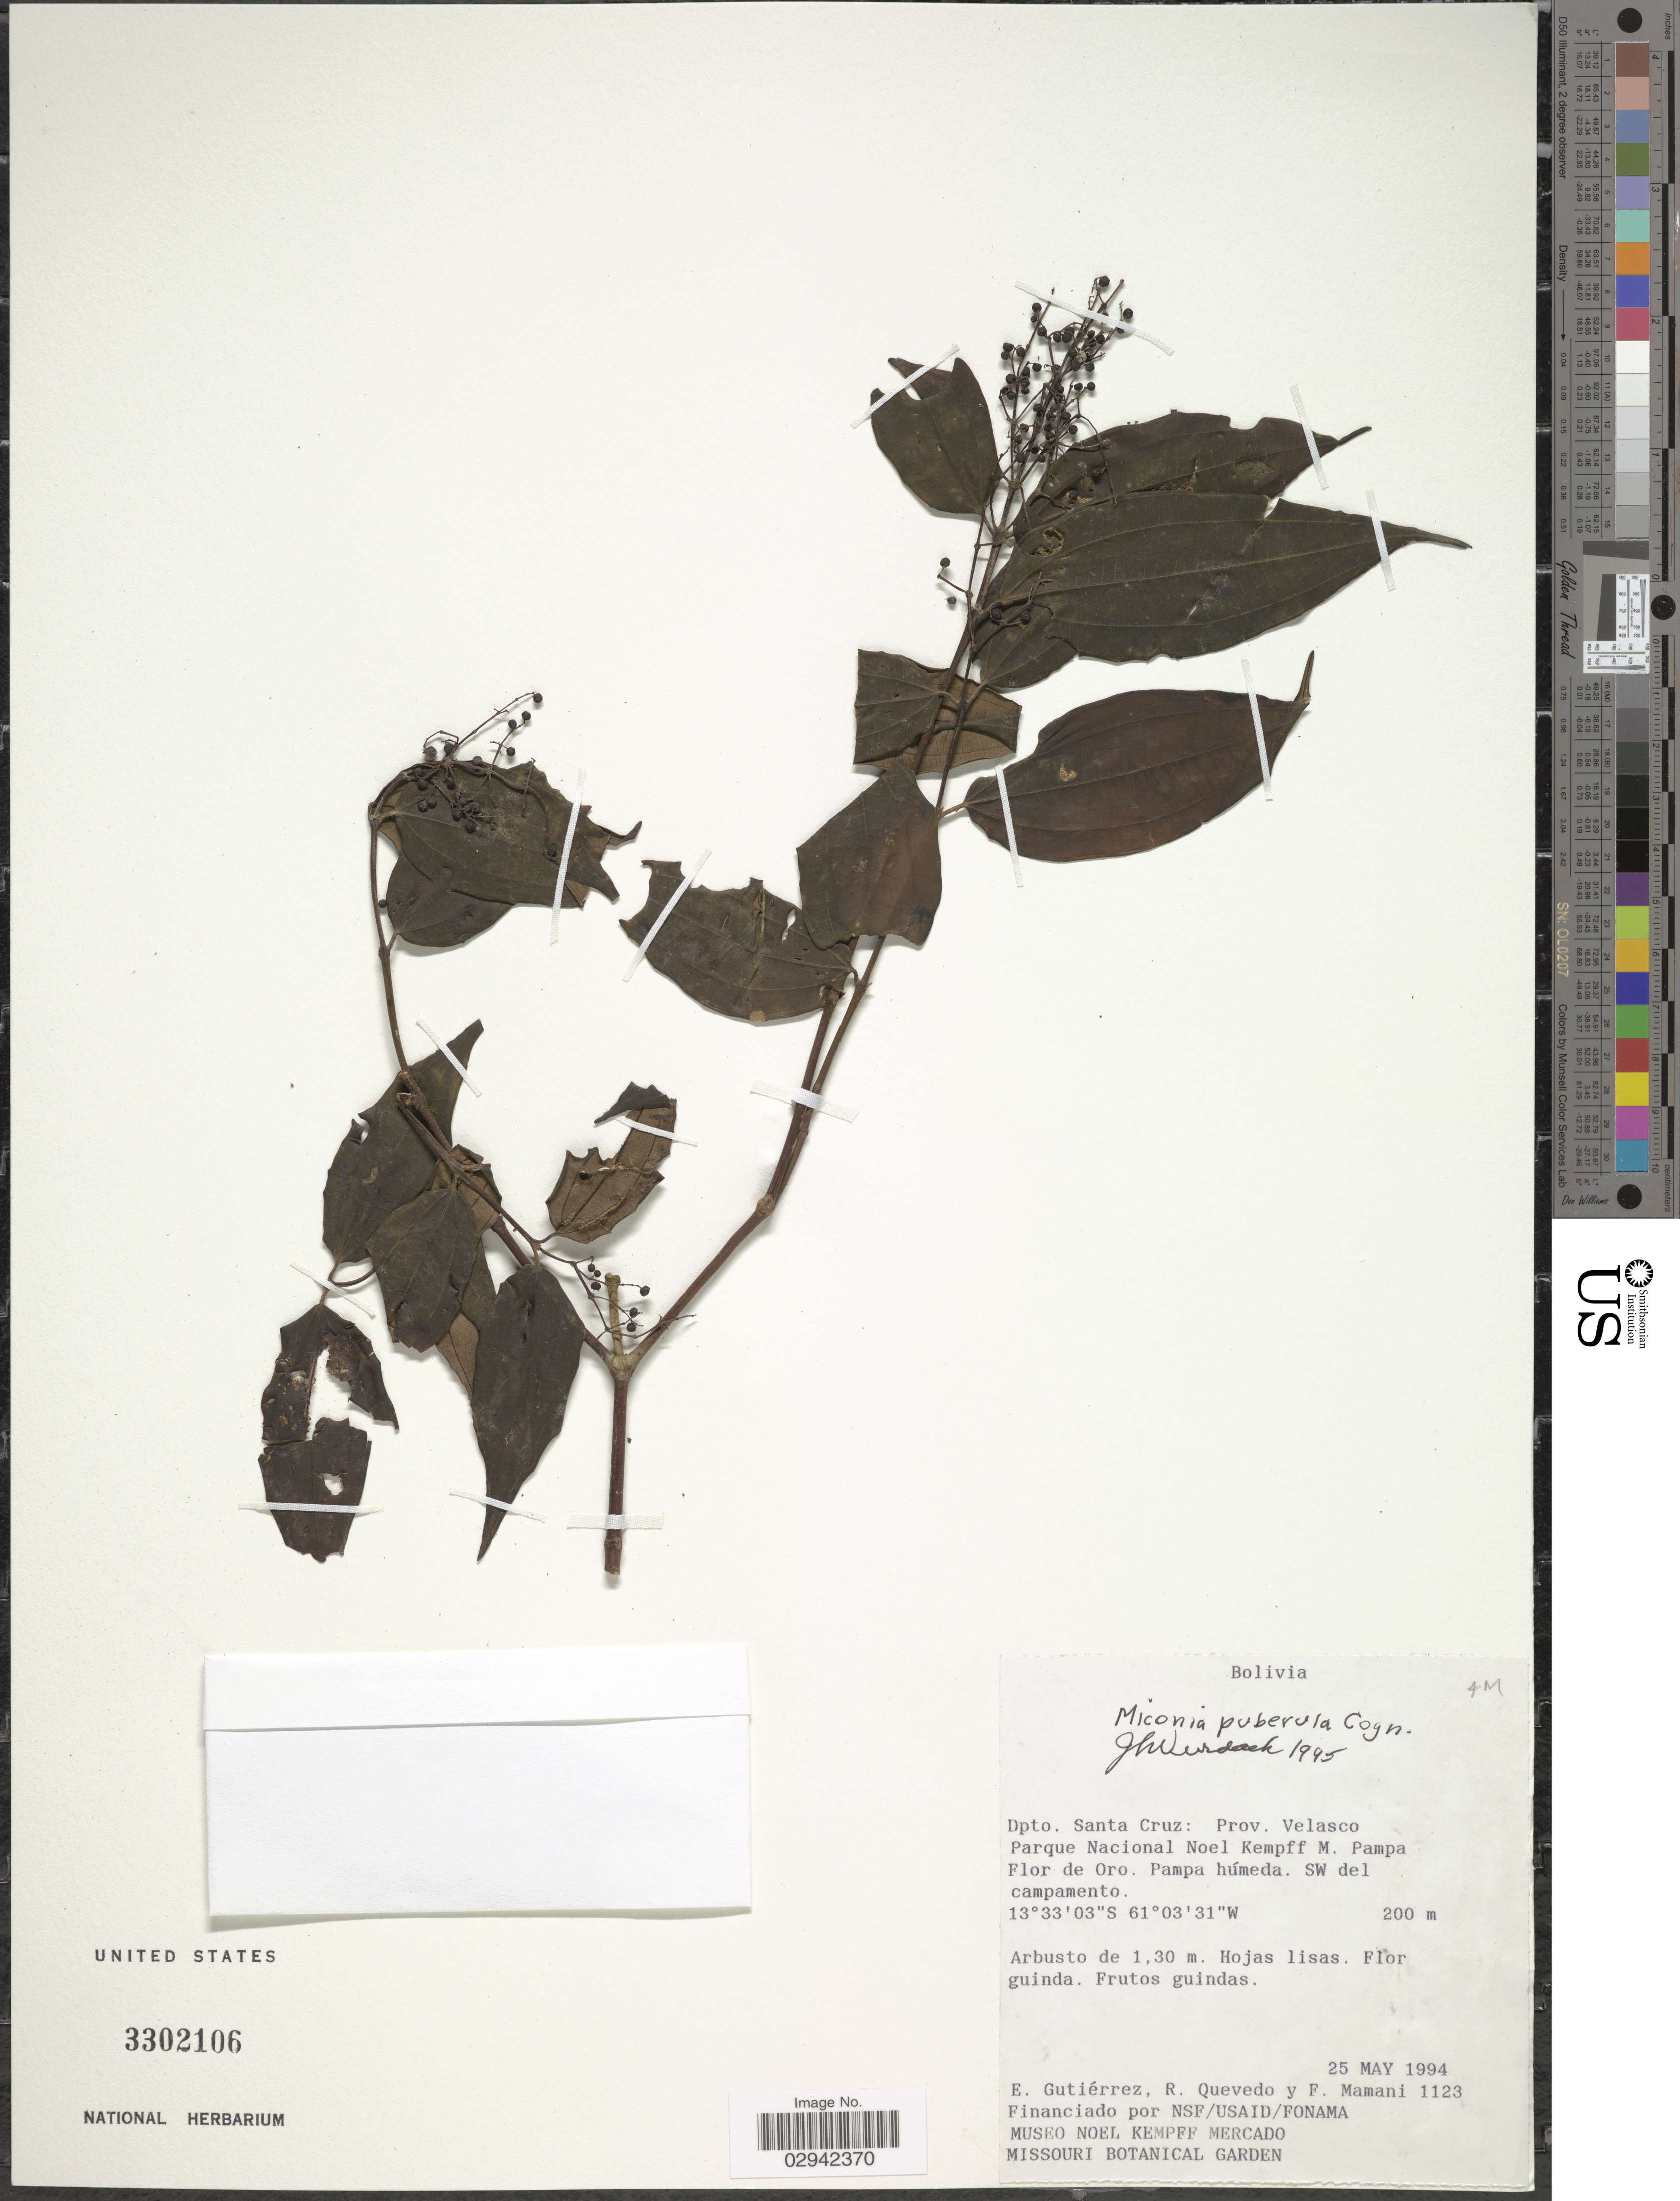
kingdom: Plantae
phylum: Tracheophyta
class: Magnoliopsida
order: Myrtales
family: Melastomataceae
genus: Miconia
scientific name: Miconia puberula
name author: Cogn.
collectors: E. Gutiérrez, R. Quevedo & F. Mamani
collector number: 1123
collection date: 1994-05-25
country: Bolivia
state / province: Santa Cruz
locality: Dpto. Santa Cruz: Prov. Velasco, Parque Nacional Noel Kempff M., Pampa Flor de Oro, Pampa húmeda, SW del campamento.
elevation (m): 200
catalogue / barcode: US 3302106